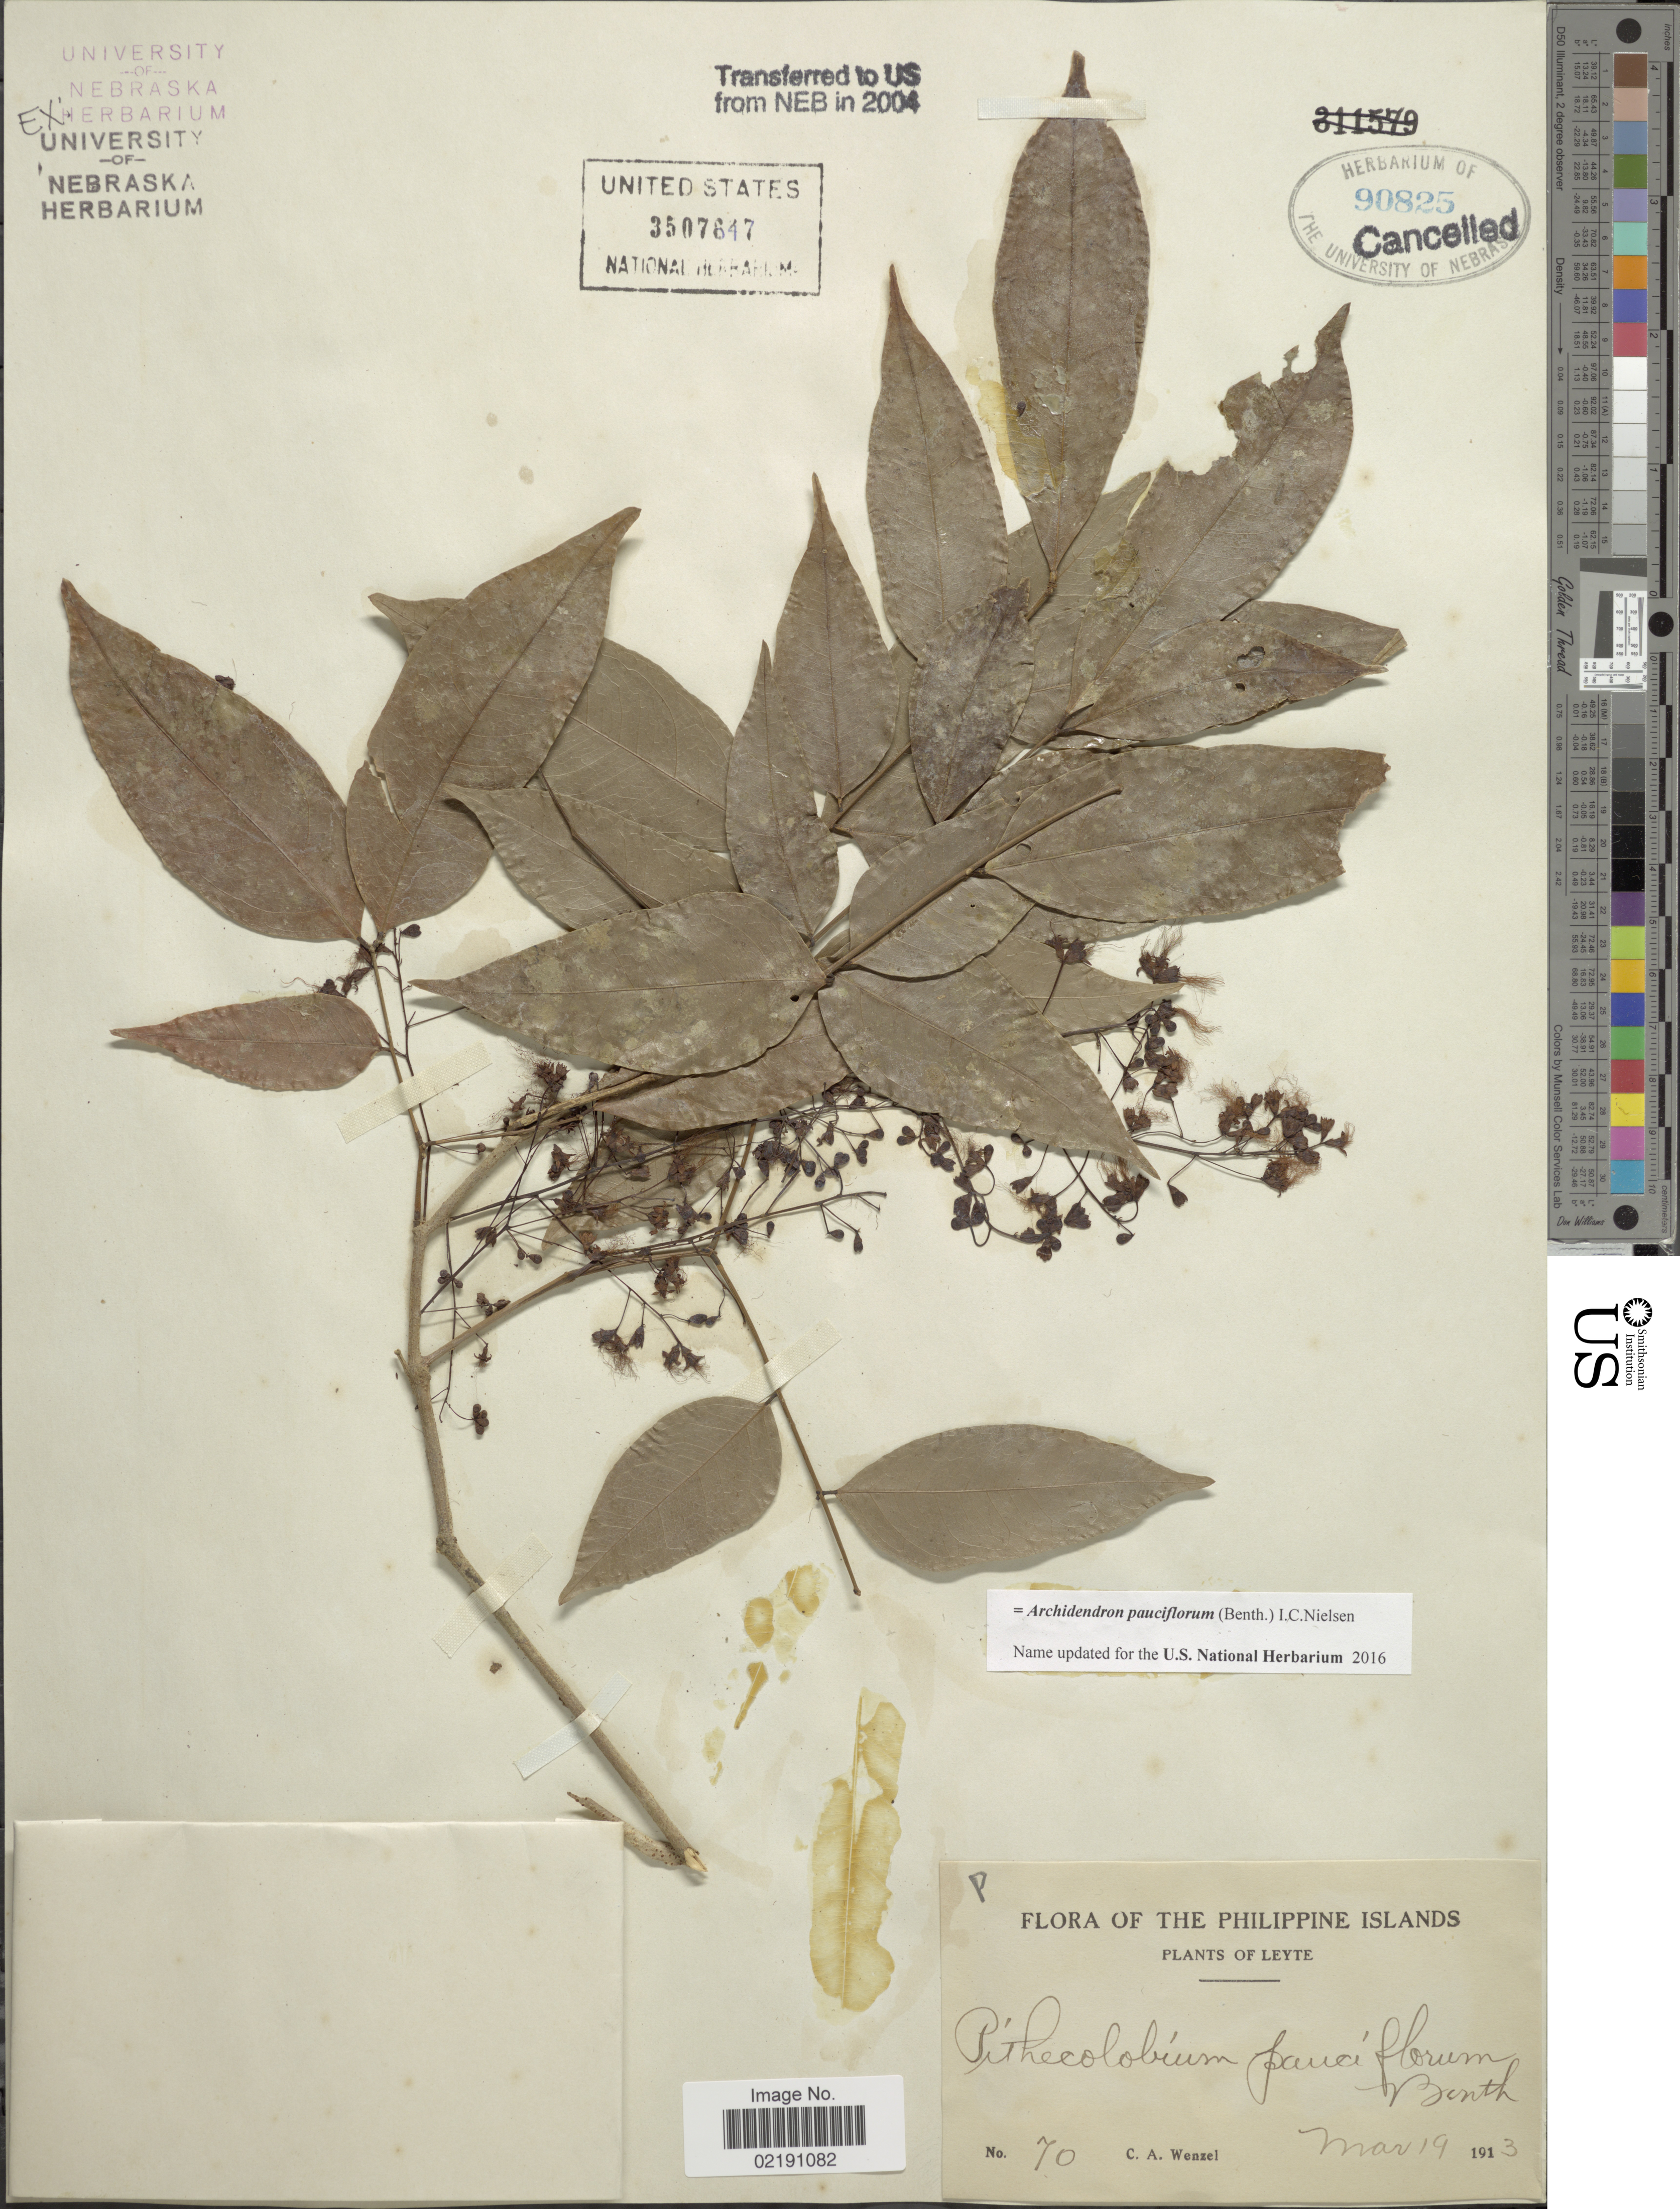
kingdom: Plantae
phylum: Tracheophyta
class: Magnoliopsida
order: Fabales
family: Fabaceae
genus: Archidendron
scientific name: Archidendron pauciflorum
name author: (Benth.) I.C. Nielsen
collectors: C. Wenzel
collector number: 70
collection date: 1913-03-19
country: Philippines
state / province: Eastern Visayas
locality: Philippine Islands. Leyte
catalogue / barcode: US 3507647